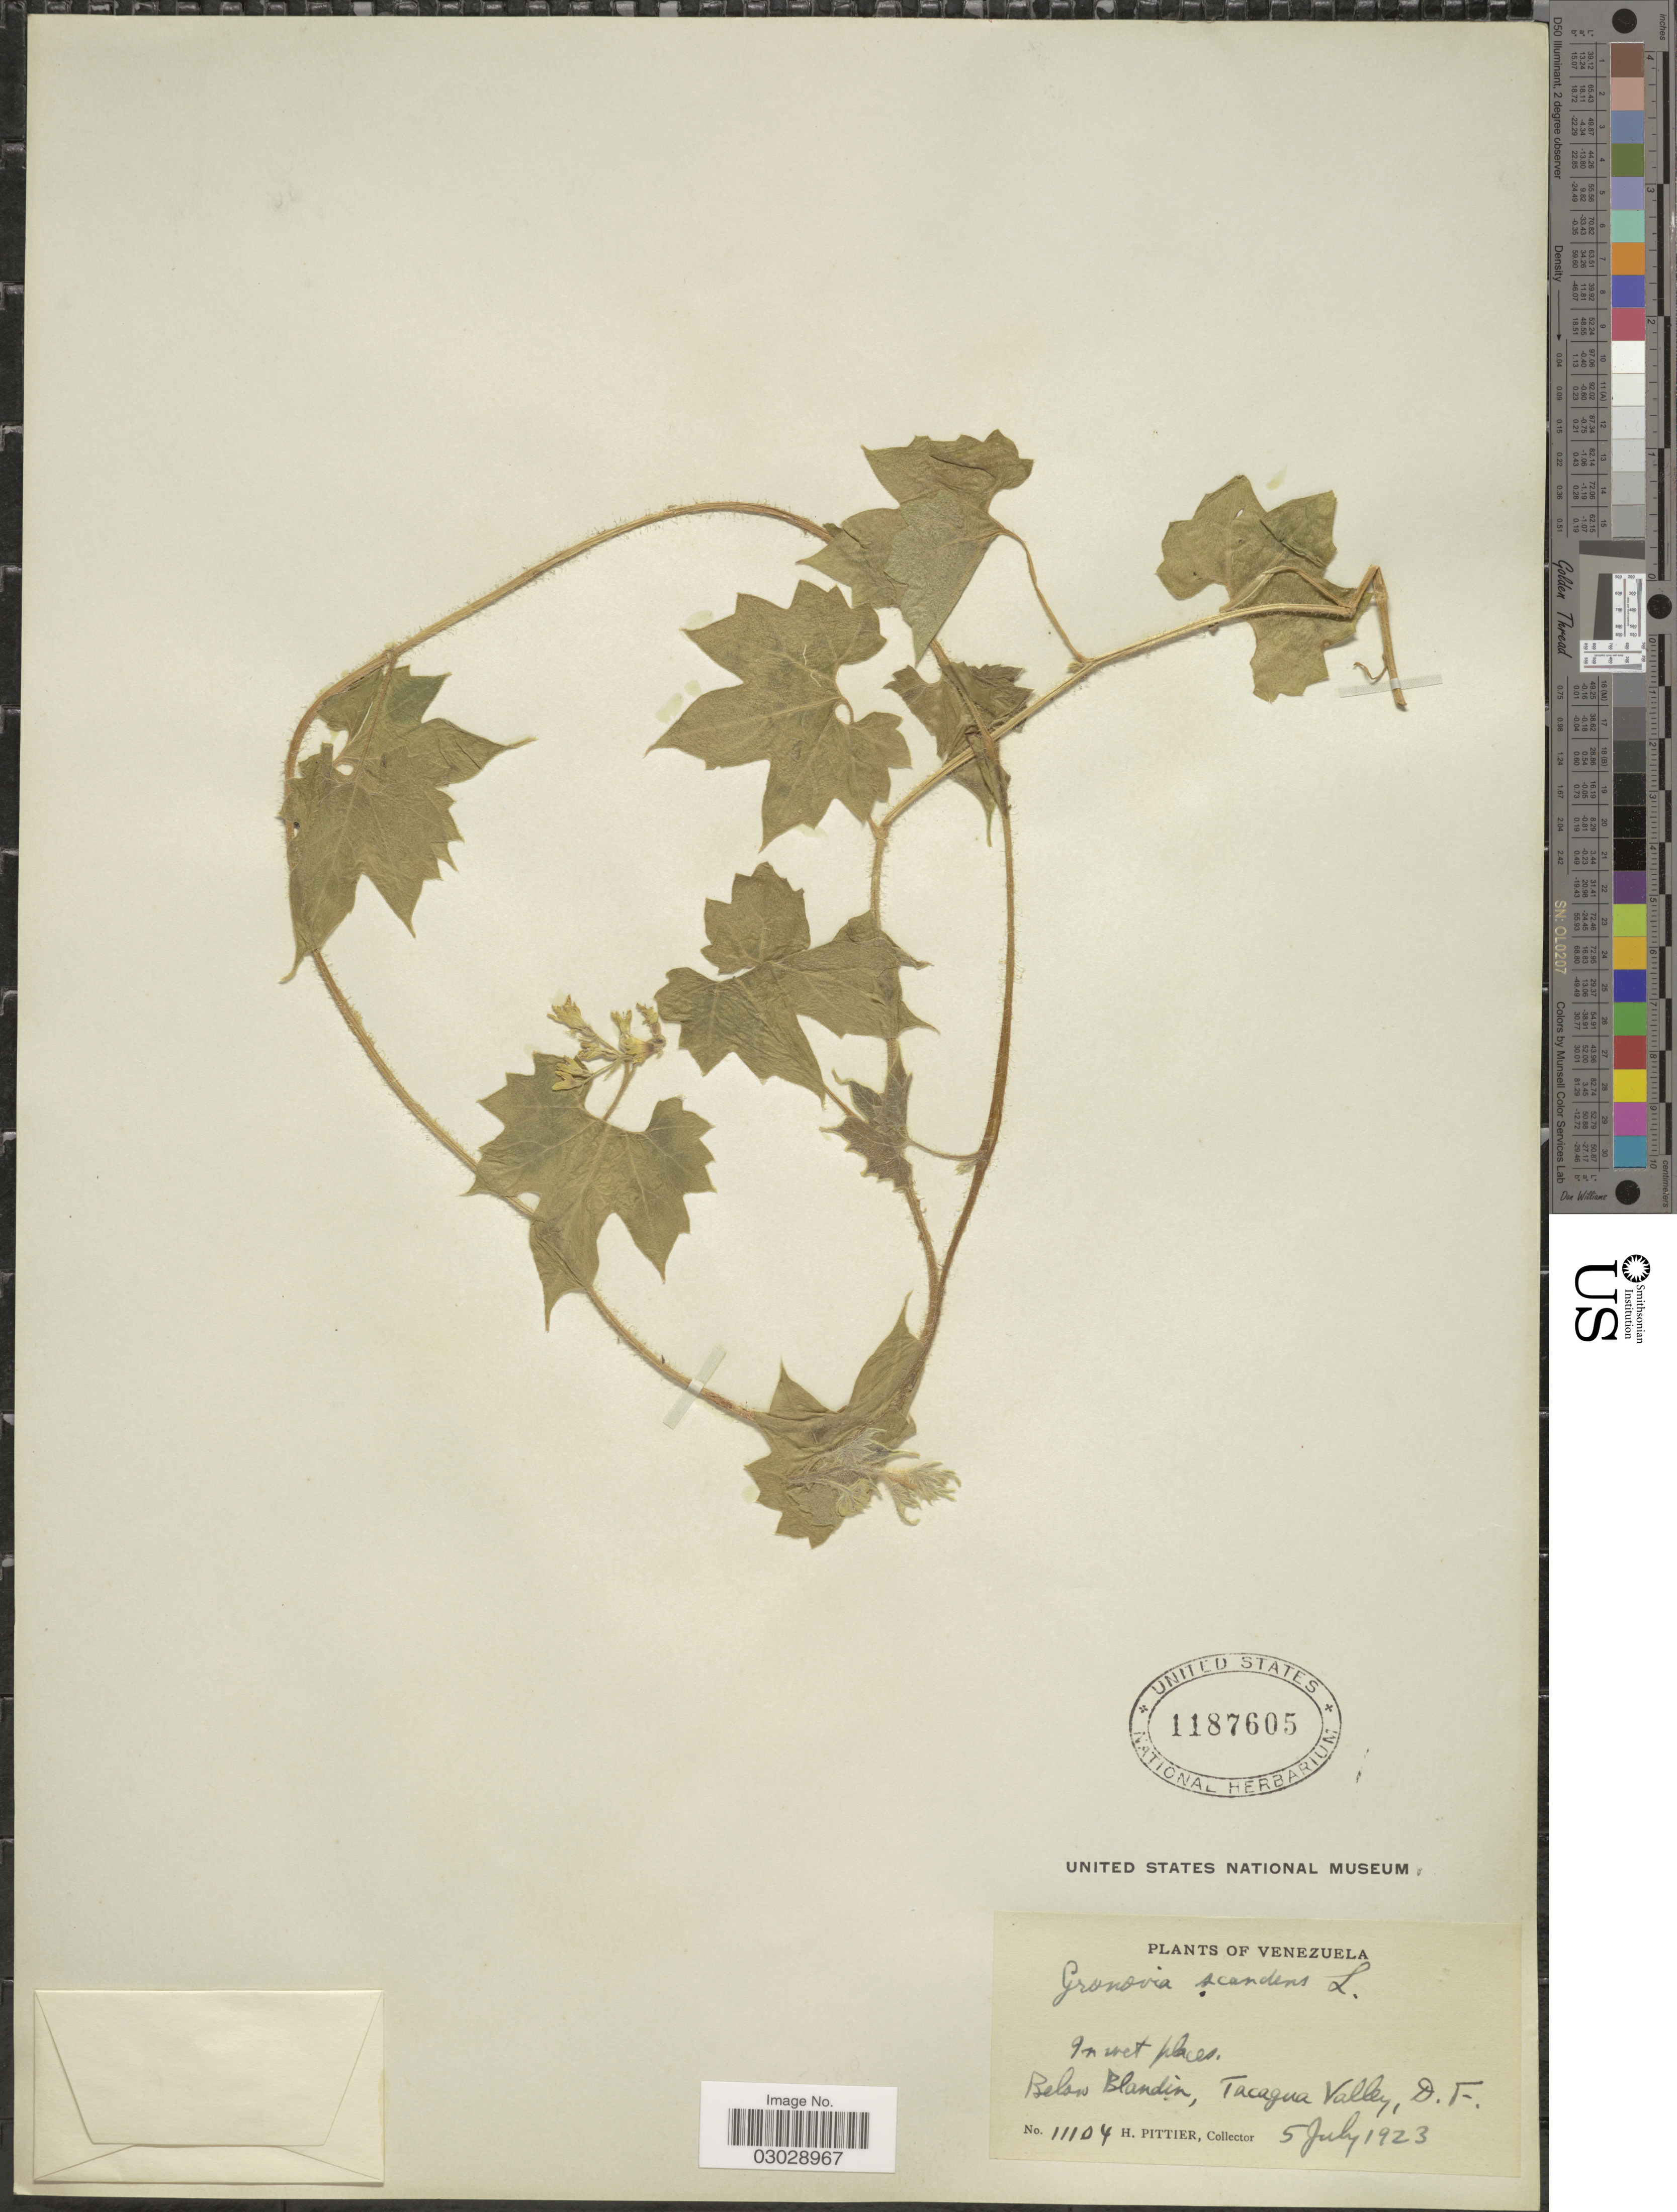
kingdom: Plantae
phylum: Tracheophyta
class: Magnoliopsida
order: Cornales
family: Loasaceae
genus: Gronovia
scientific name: Gronovia scandens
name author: L.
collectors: H. F. Pittier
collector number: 11104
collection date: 1923-07-05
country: Venezuela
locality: Below Blandin, Tacagua Valley, D. F.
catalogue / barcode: US 1187605